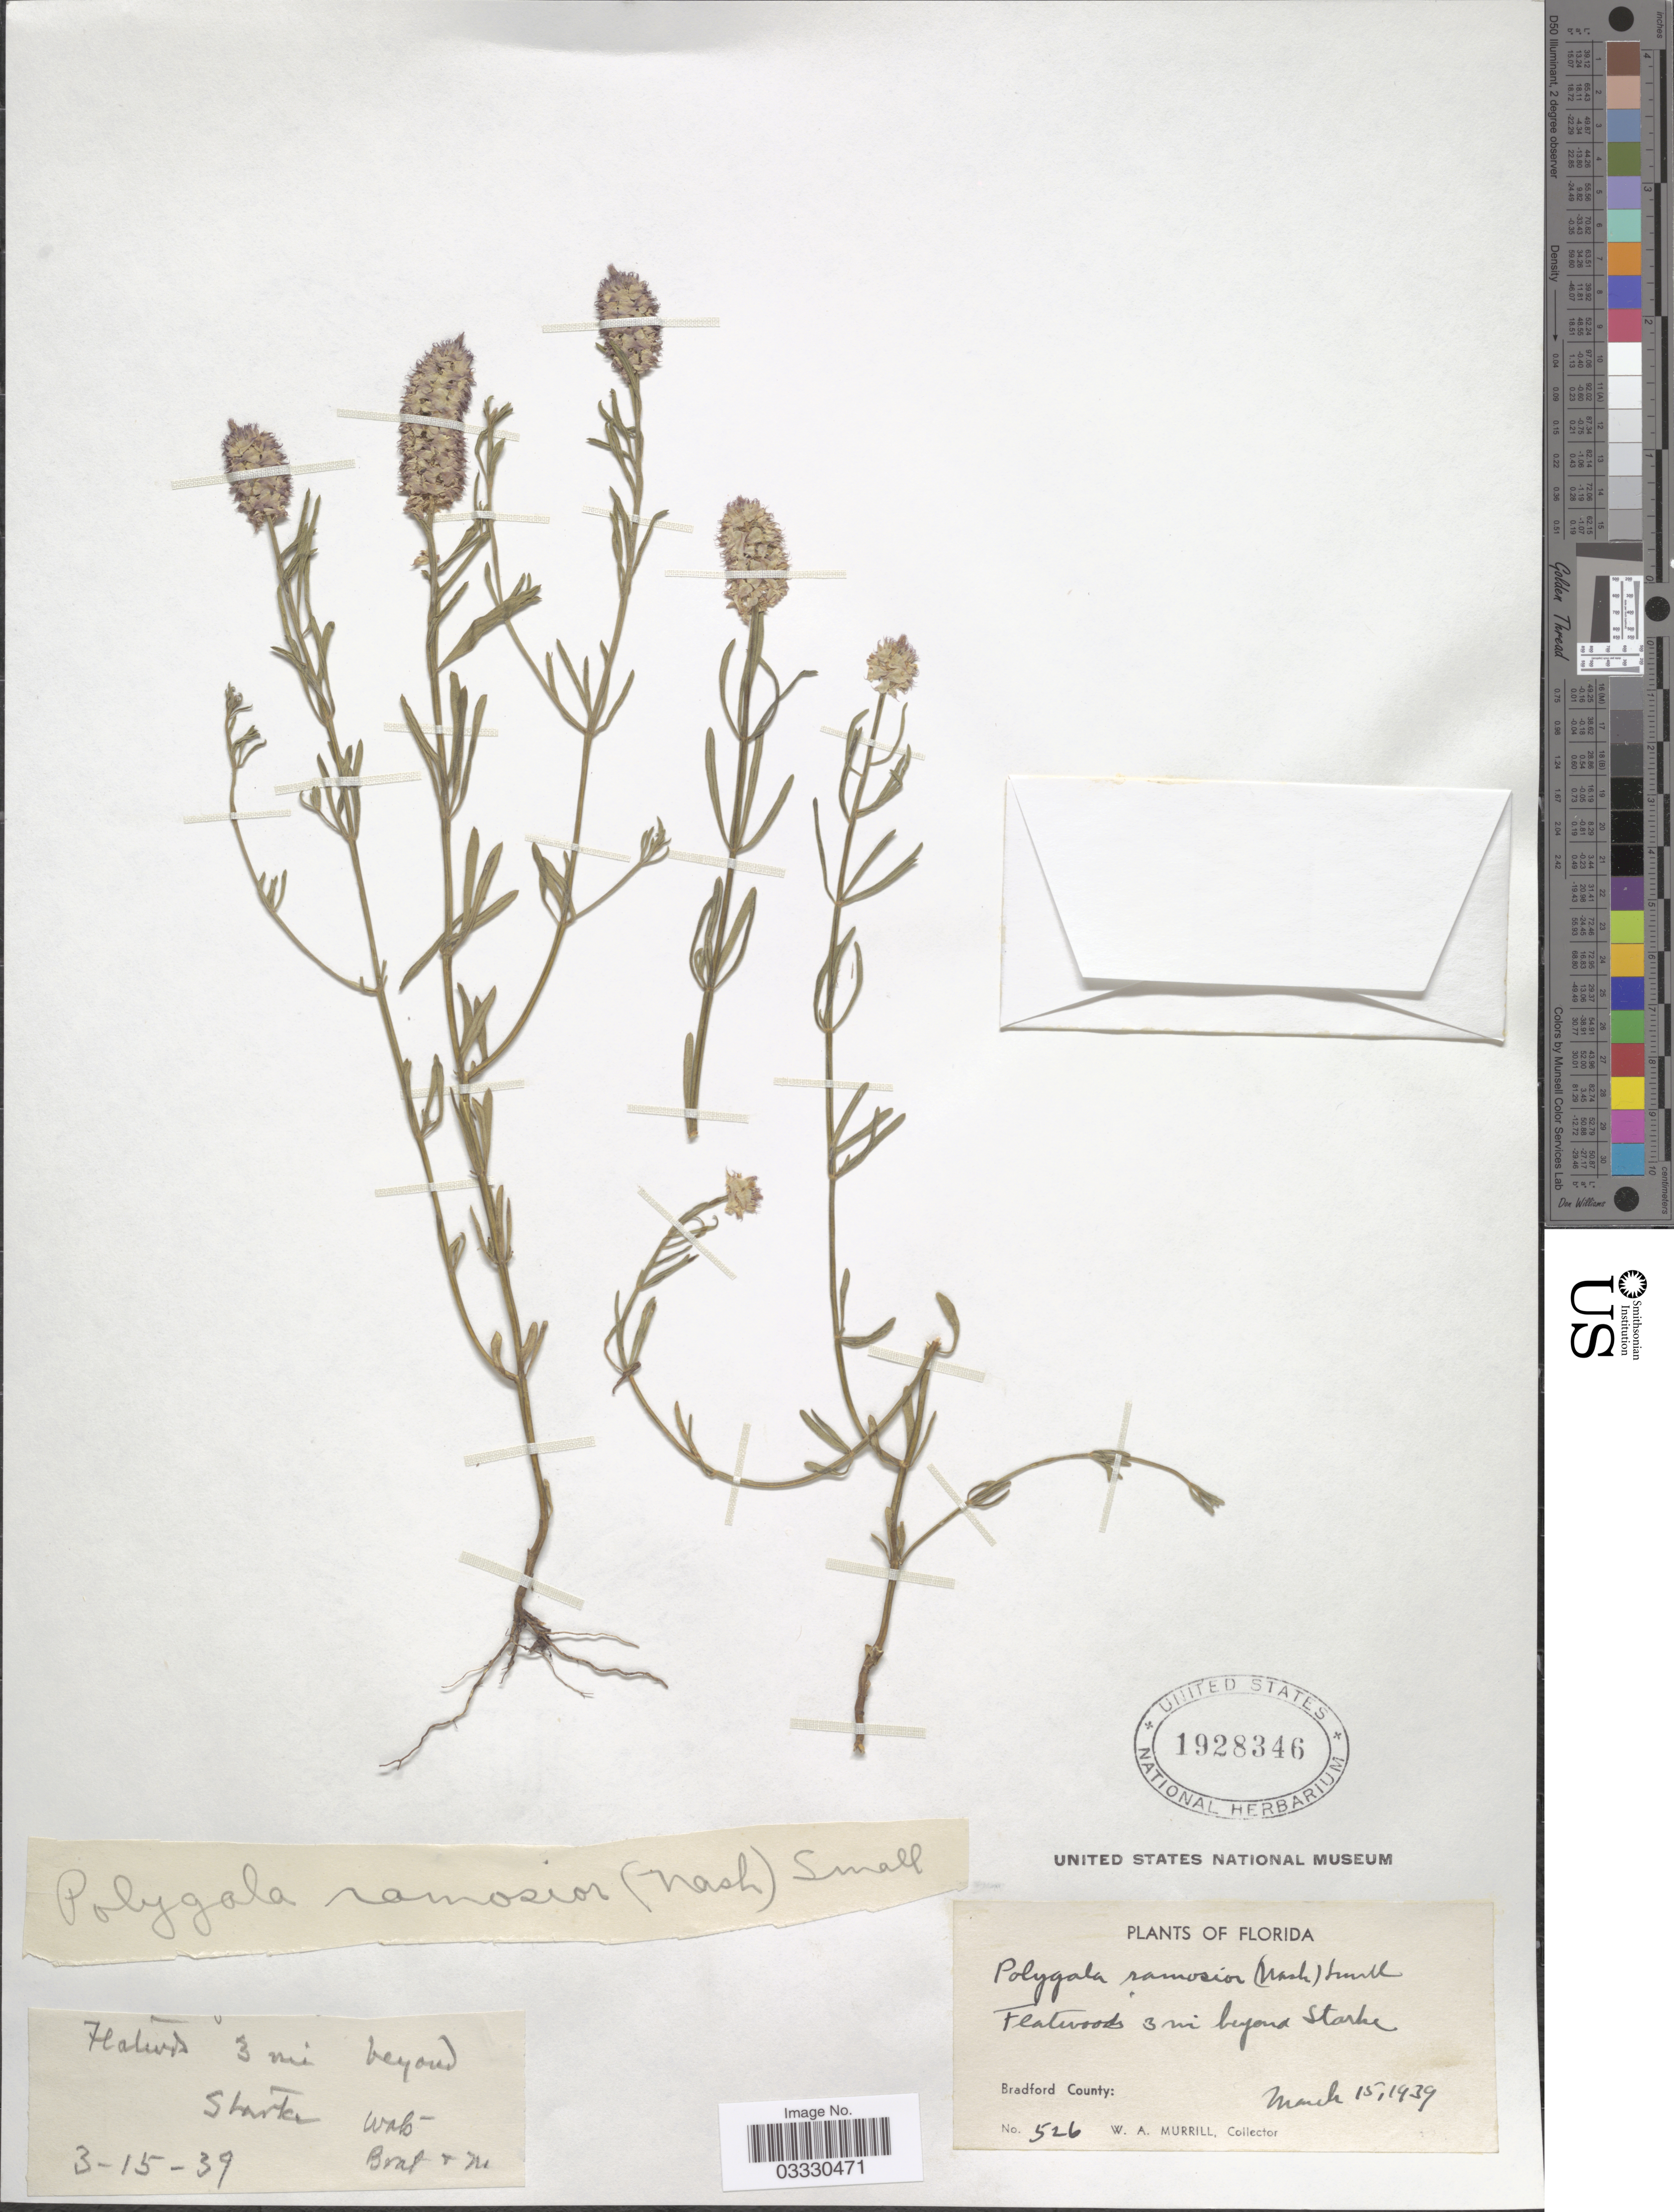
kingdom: Plantae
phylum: Tracheophyta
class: Magnoliopsida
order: Fabales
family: Polygalaceae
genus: Polygala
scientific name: Polygala cruciata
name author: L.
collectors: W. A. Murrill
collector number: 526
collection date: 1939-03-15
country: United States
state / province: Florida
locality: Flatwoods 3 mi. beyond Starke. Bradford County.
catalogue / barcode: US 1928346